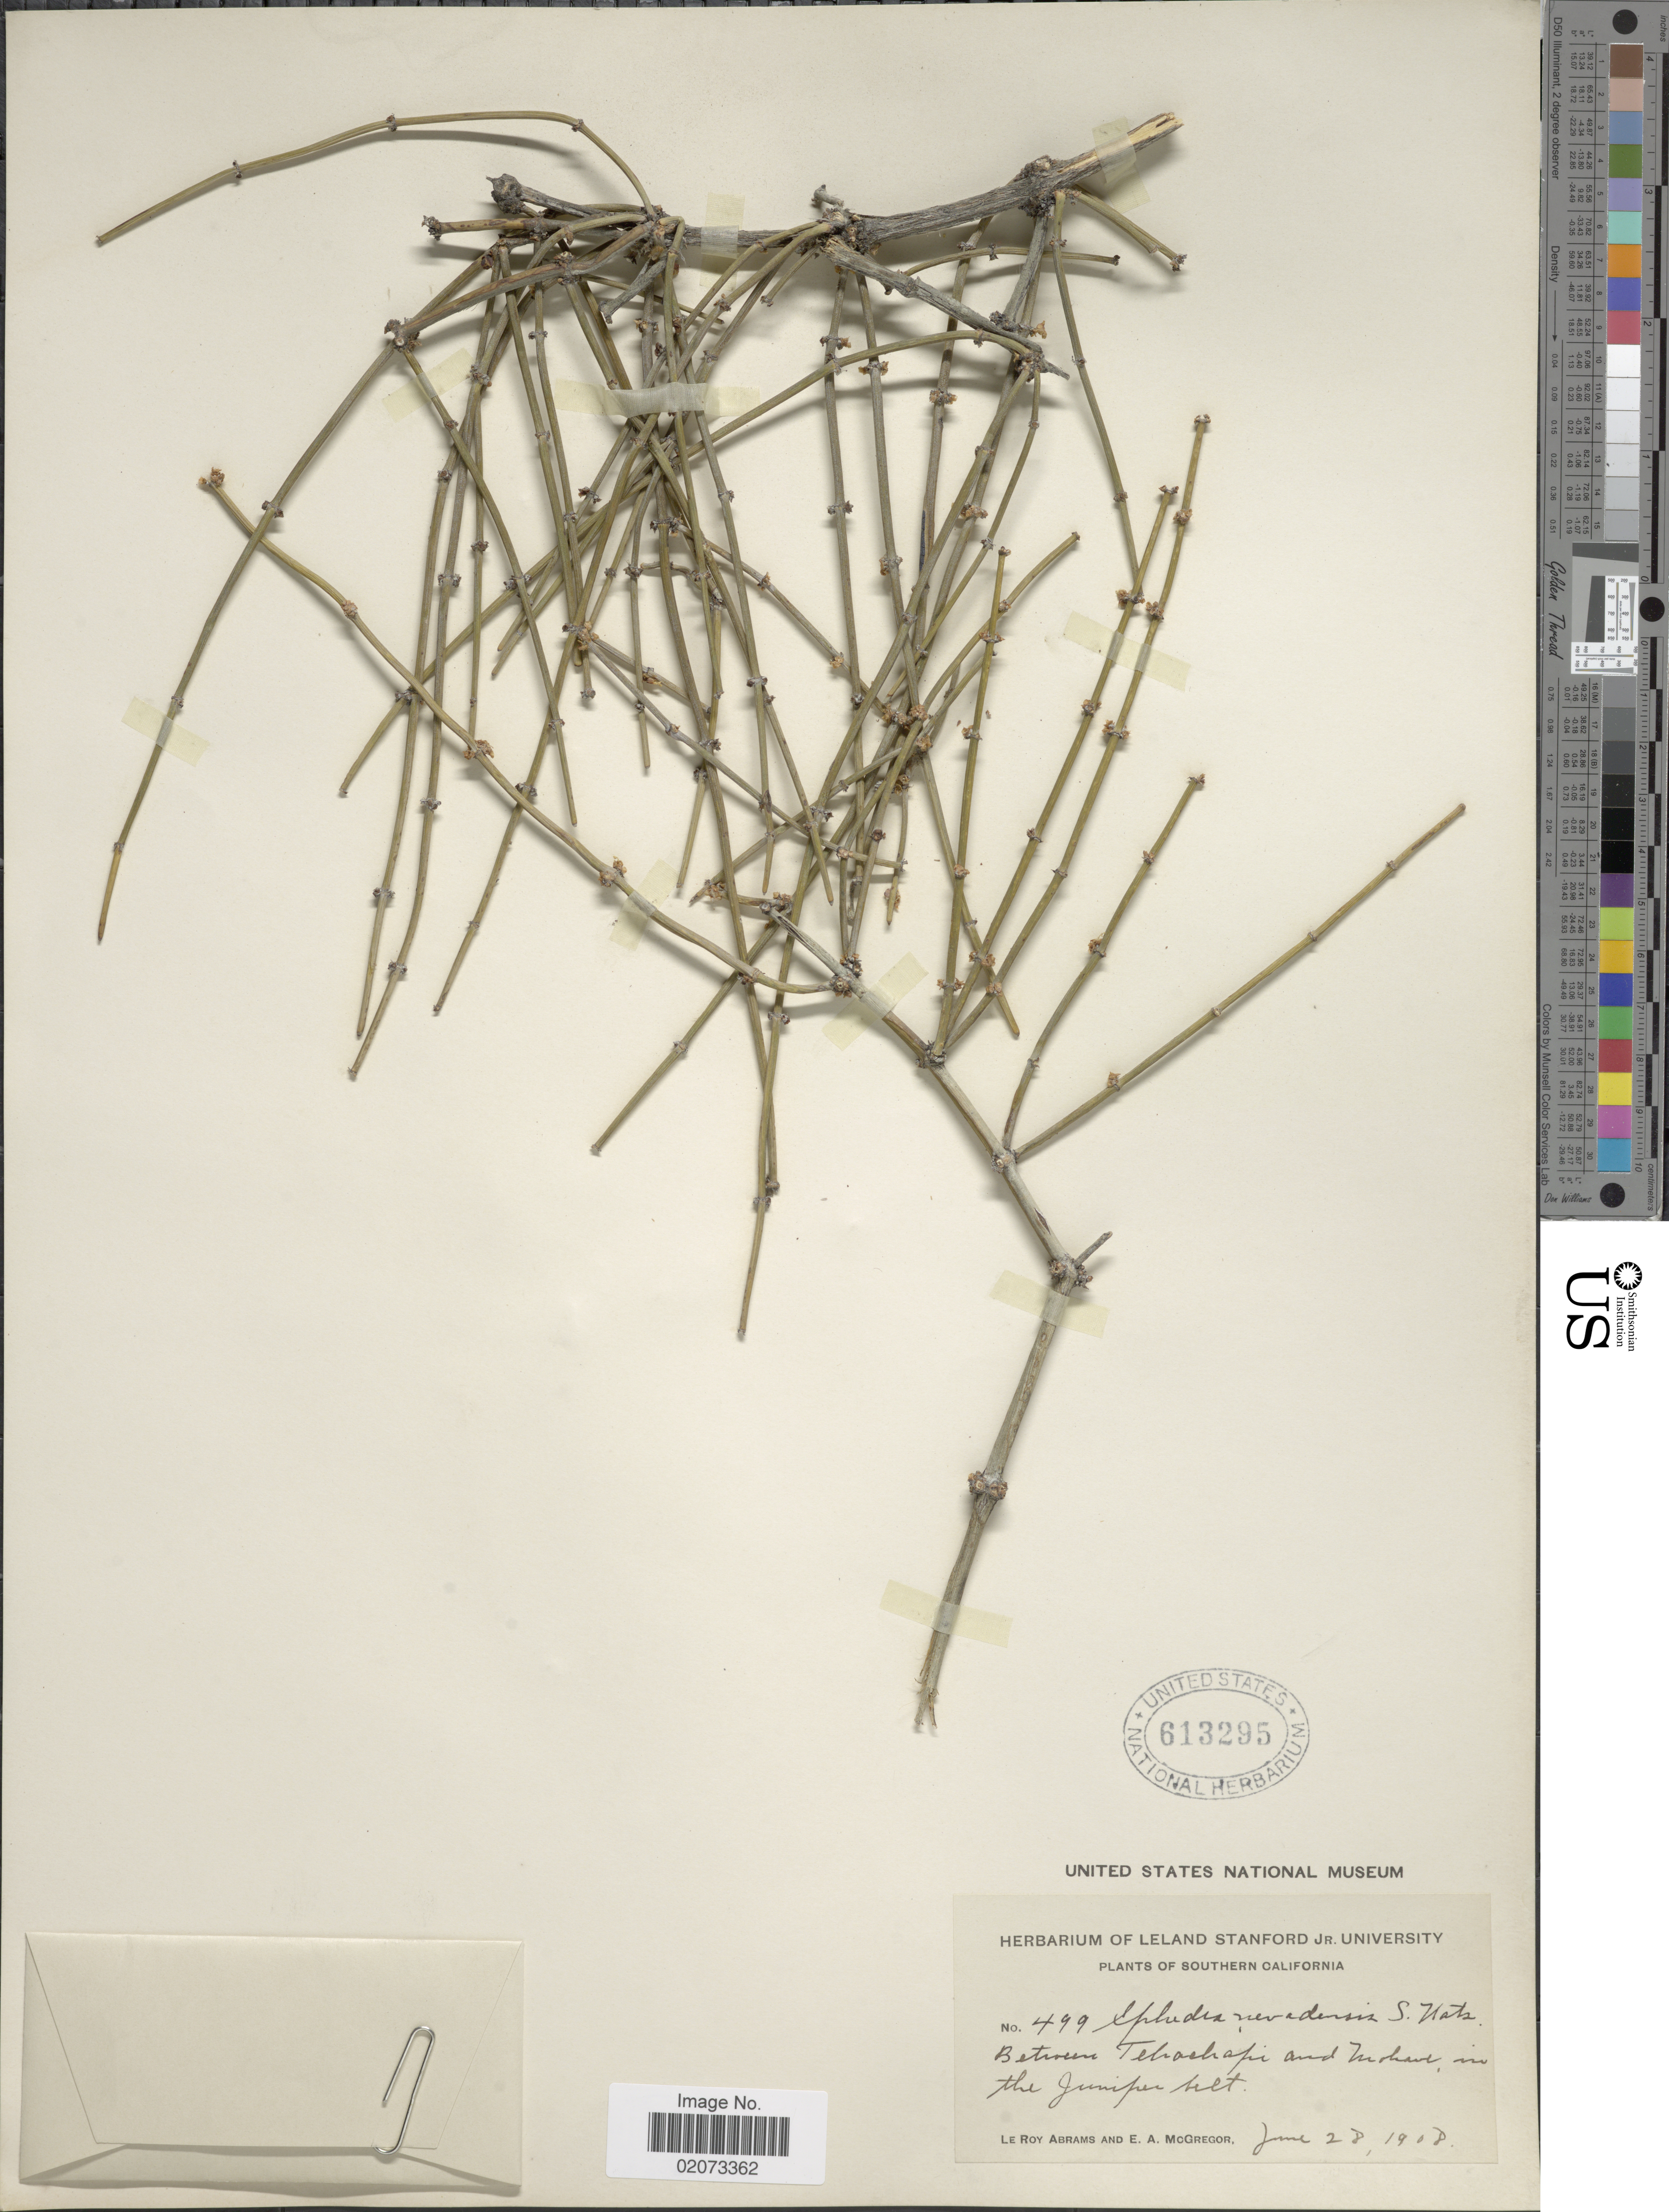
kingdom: Plantae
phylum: Tracheophyta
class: Gnetopsida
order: Ephedrales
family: Ephedraceae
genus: Ephedra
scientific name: Ephedra nevadensis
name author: S. Watson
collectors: L. Abrams & E. A. McGregor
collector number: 499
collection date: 1908-06-28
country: United States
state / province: California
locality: Southern California. Between Tehachapi and Mojave, in the juniper belt.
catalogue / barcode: US 613295